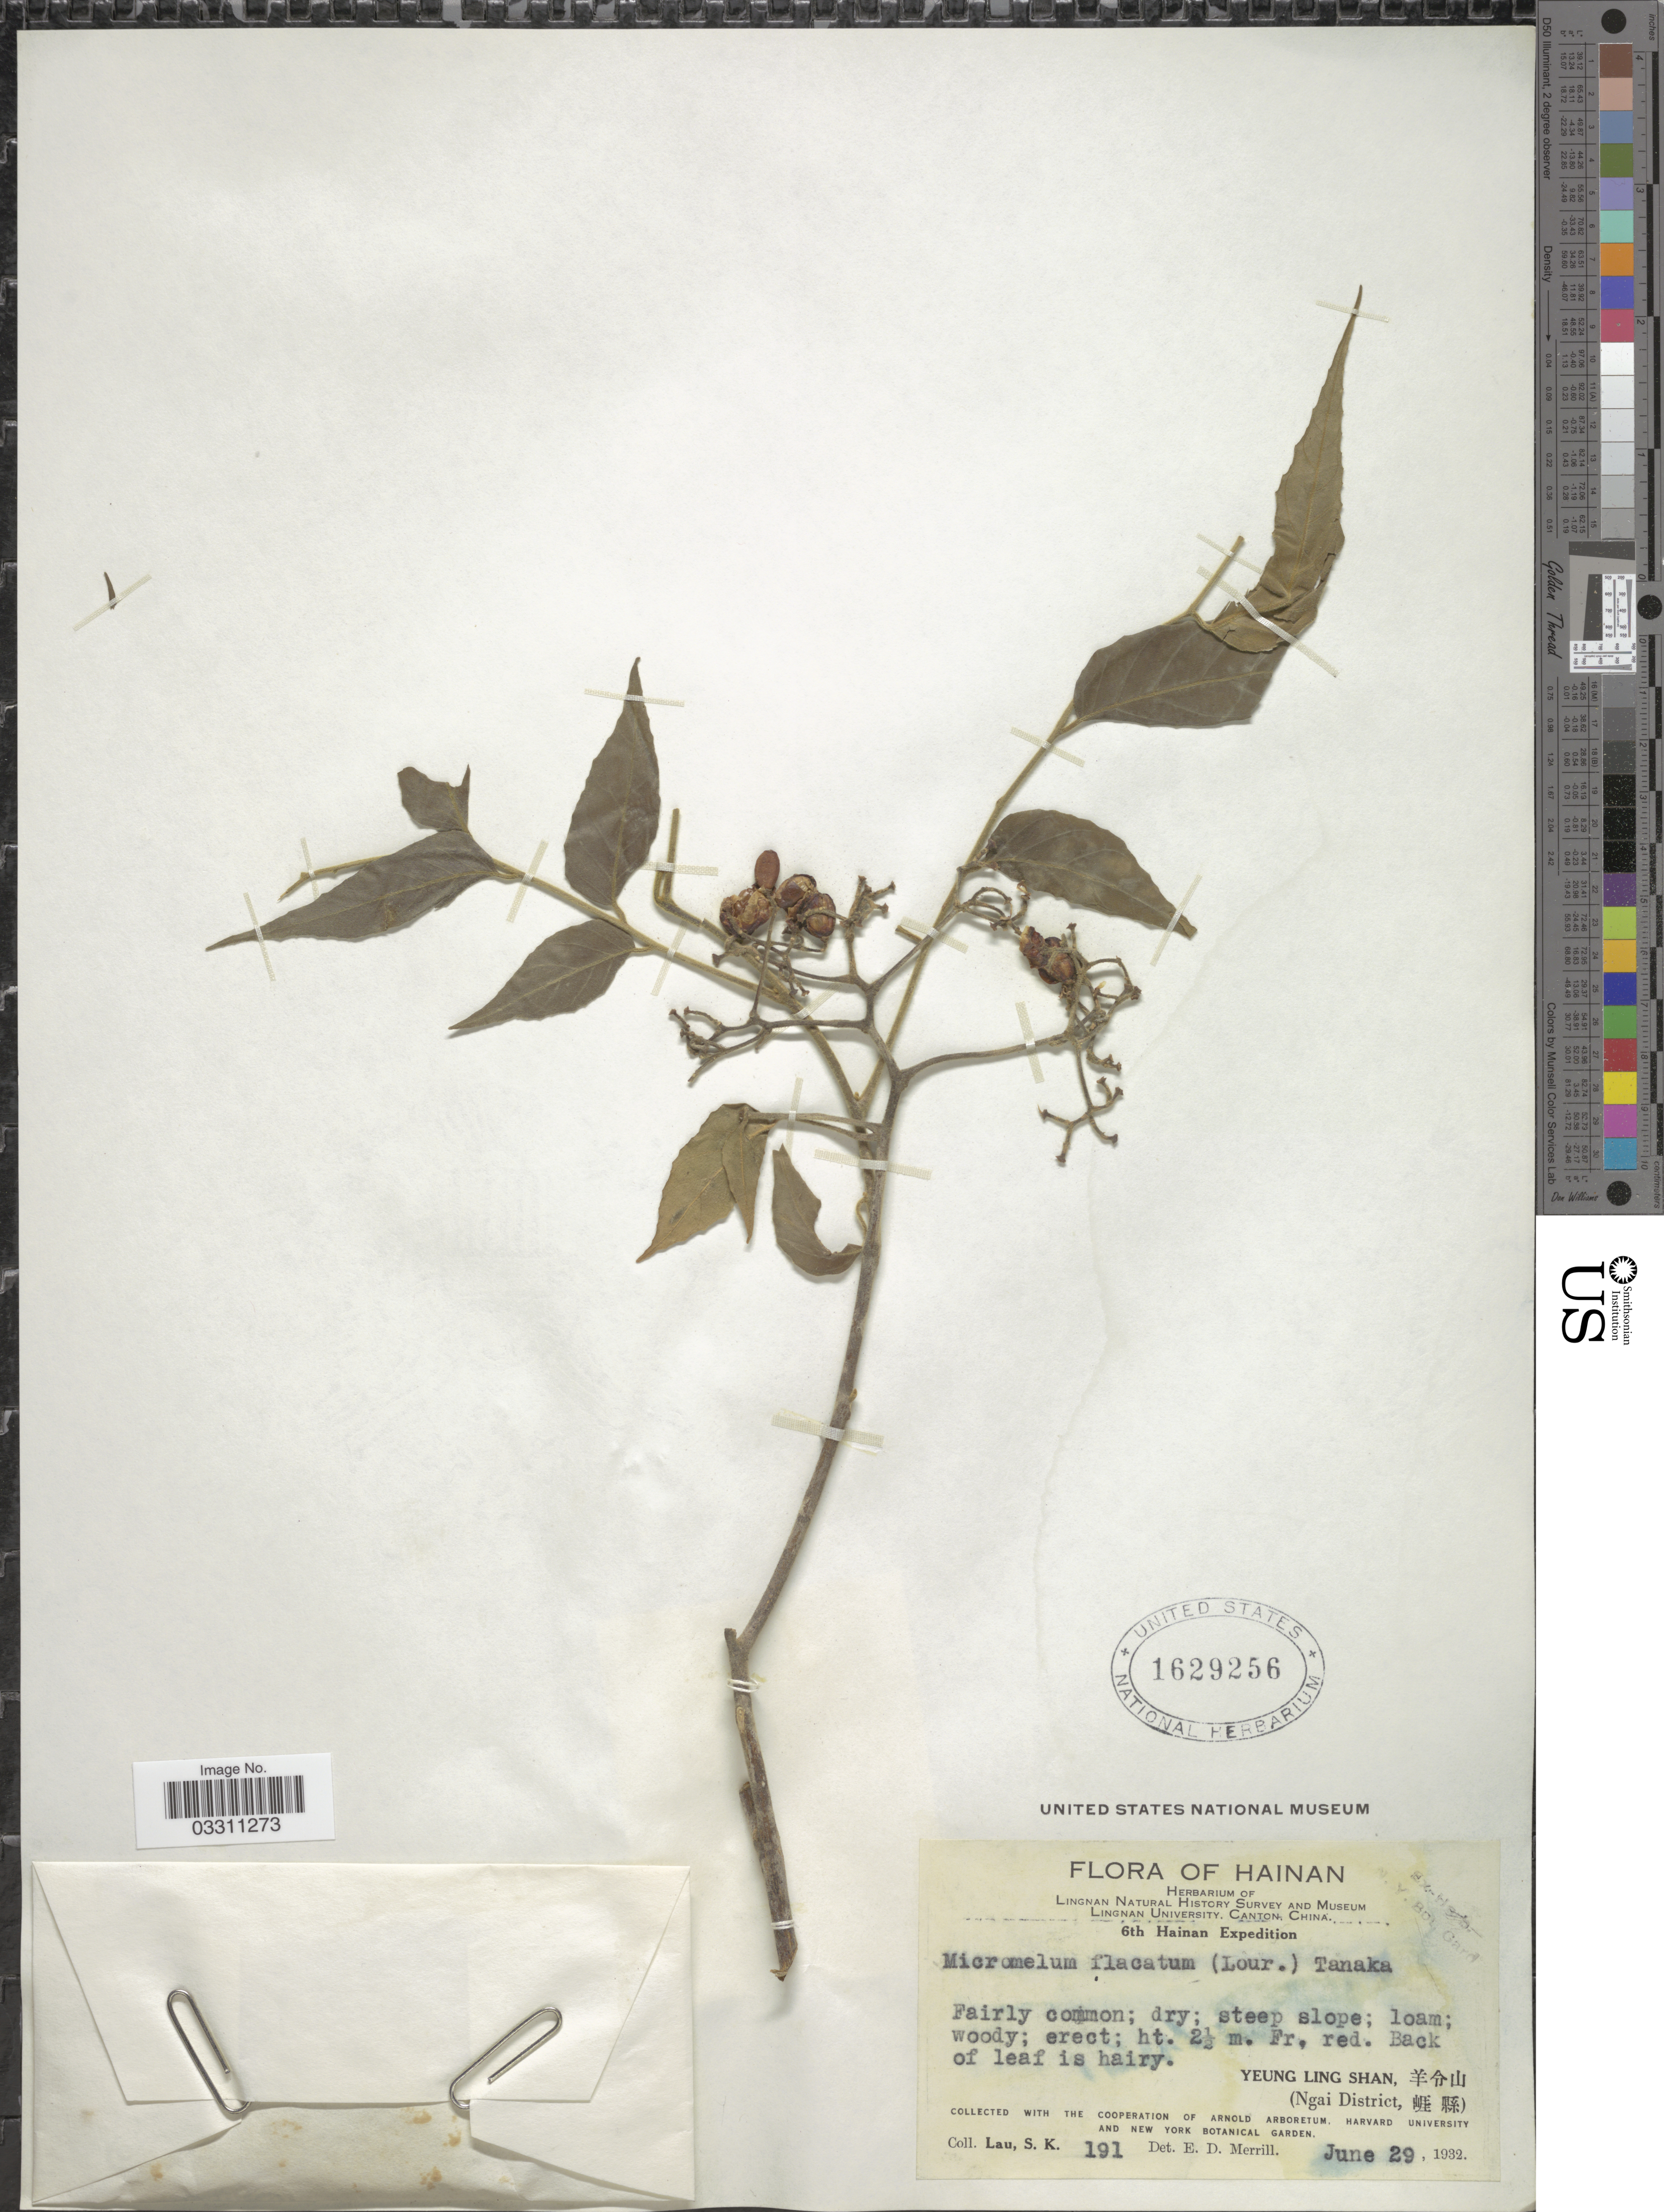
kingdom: Plantae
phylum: Tracheophyta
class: Magnoliopsida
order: Sapindales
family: Rutaceae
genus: Micromelum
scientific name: Micromelum falcatum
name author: Tanaka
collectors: S. K. Lau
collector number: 191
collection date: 1932-06-29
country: China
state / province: Hainan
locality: Yeung Ling Shan, X. (Ngai Dsitrict, X).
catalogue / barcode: US 1629256